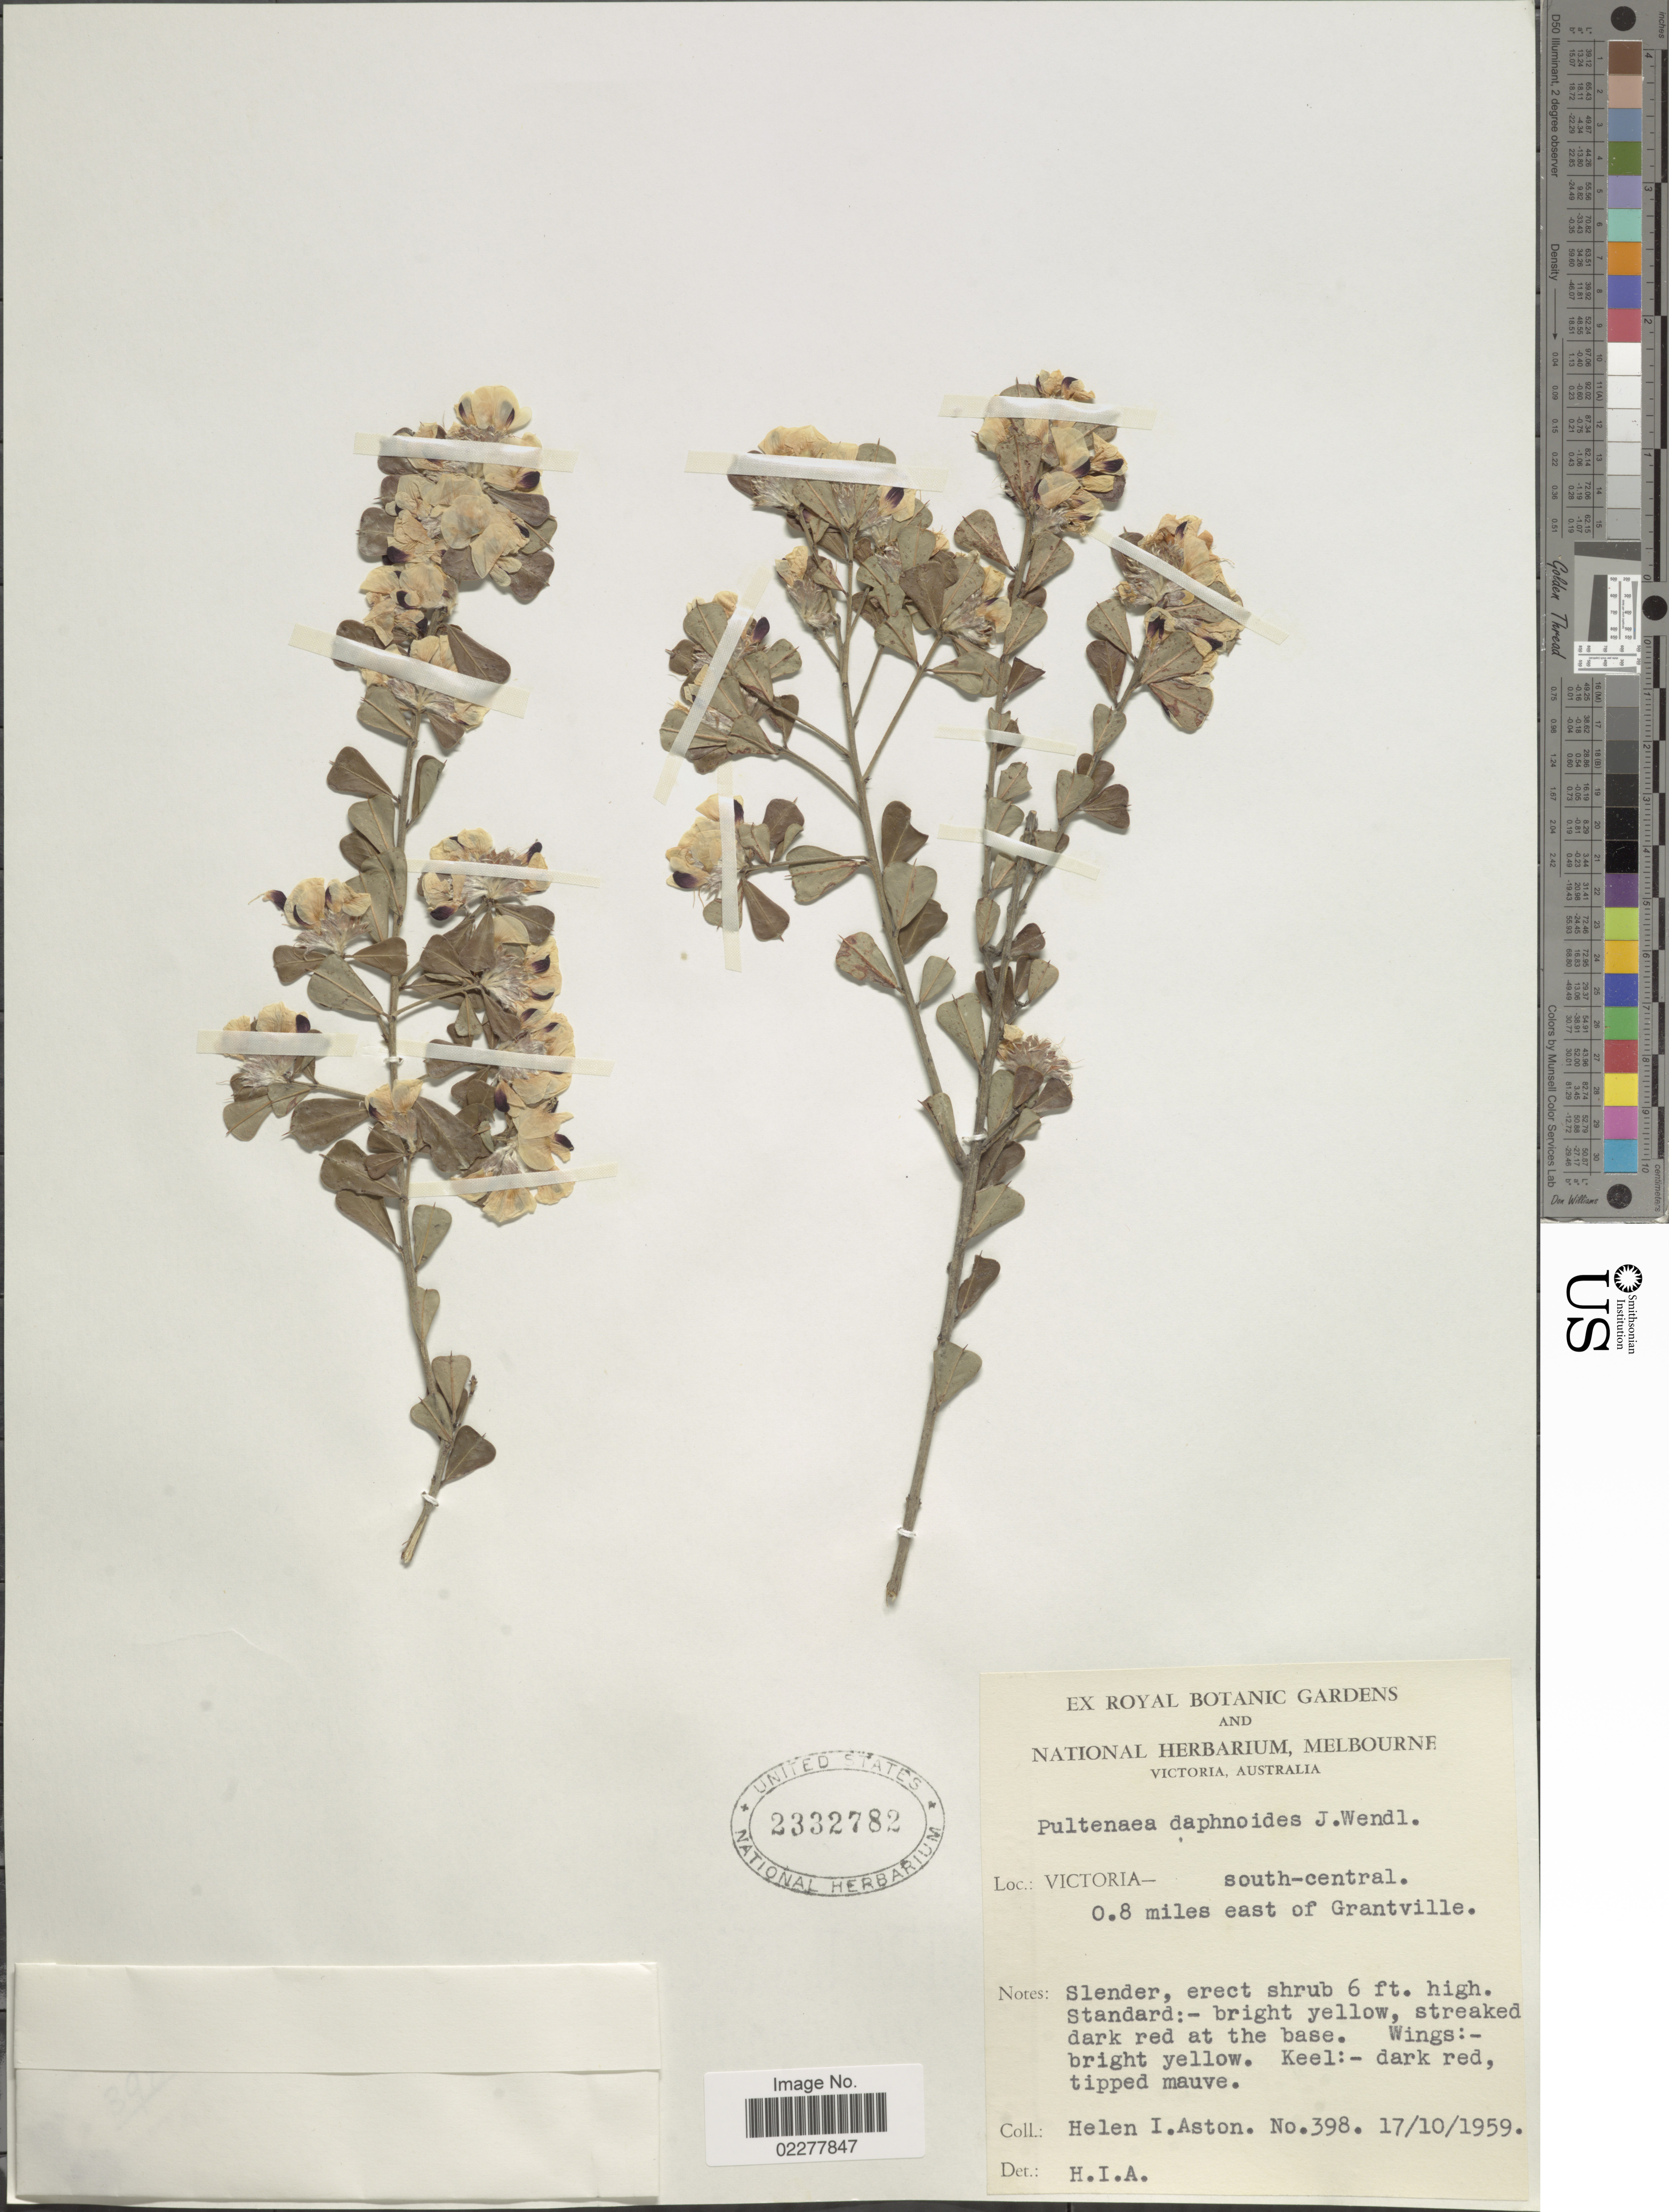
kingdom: Plantae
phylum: Tracheophyta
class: Magnoliopsida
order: Fabales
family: Fabaceae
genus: Pultenaea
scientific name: Pultenaea daphnoides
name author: J.C. Wendl.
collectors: H. I. Aston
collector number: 398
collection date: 1959-10-17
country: Australia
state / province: Victoria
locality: Victoria - south--central. 0.8 miles east of Grantville.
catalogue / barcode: US 2332782